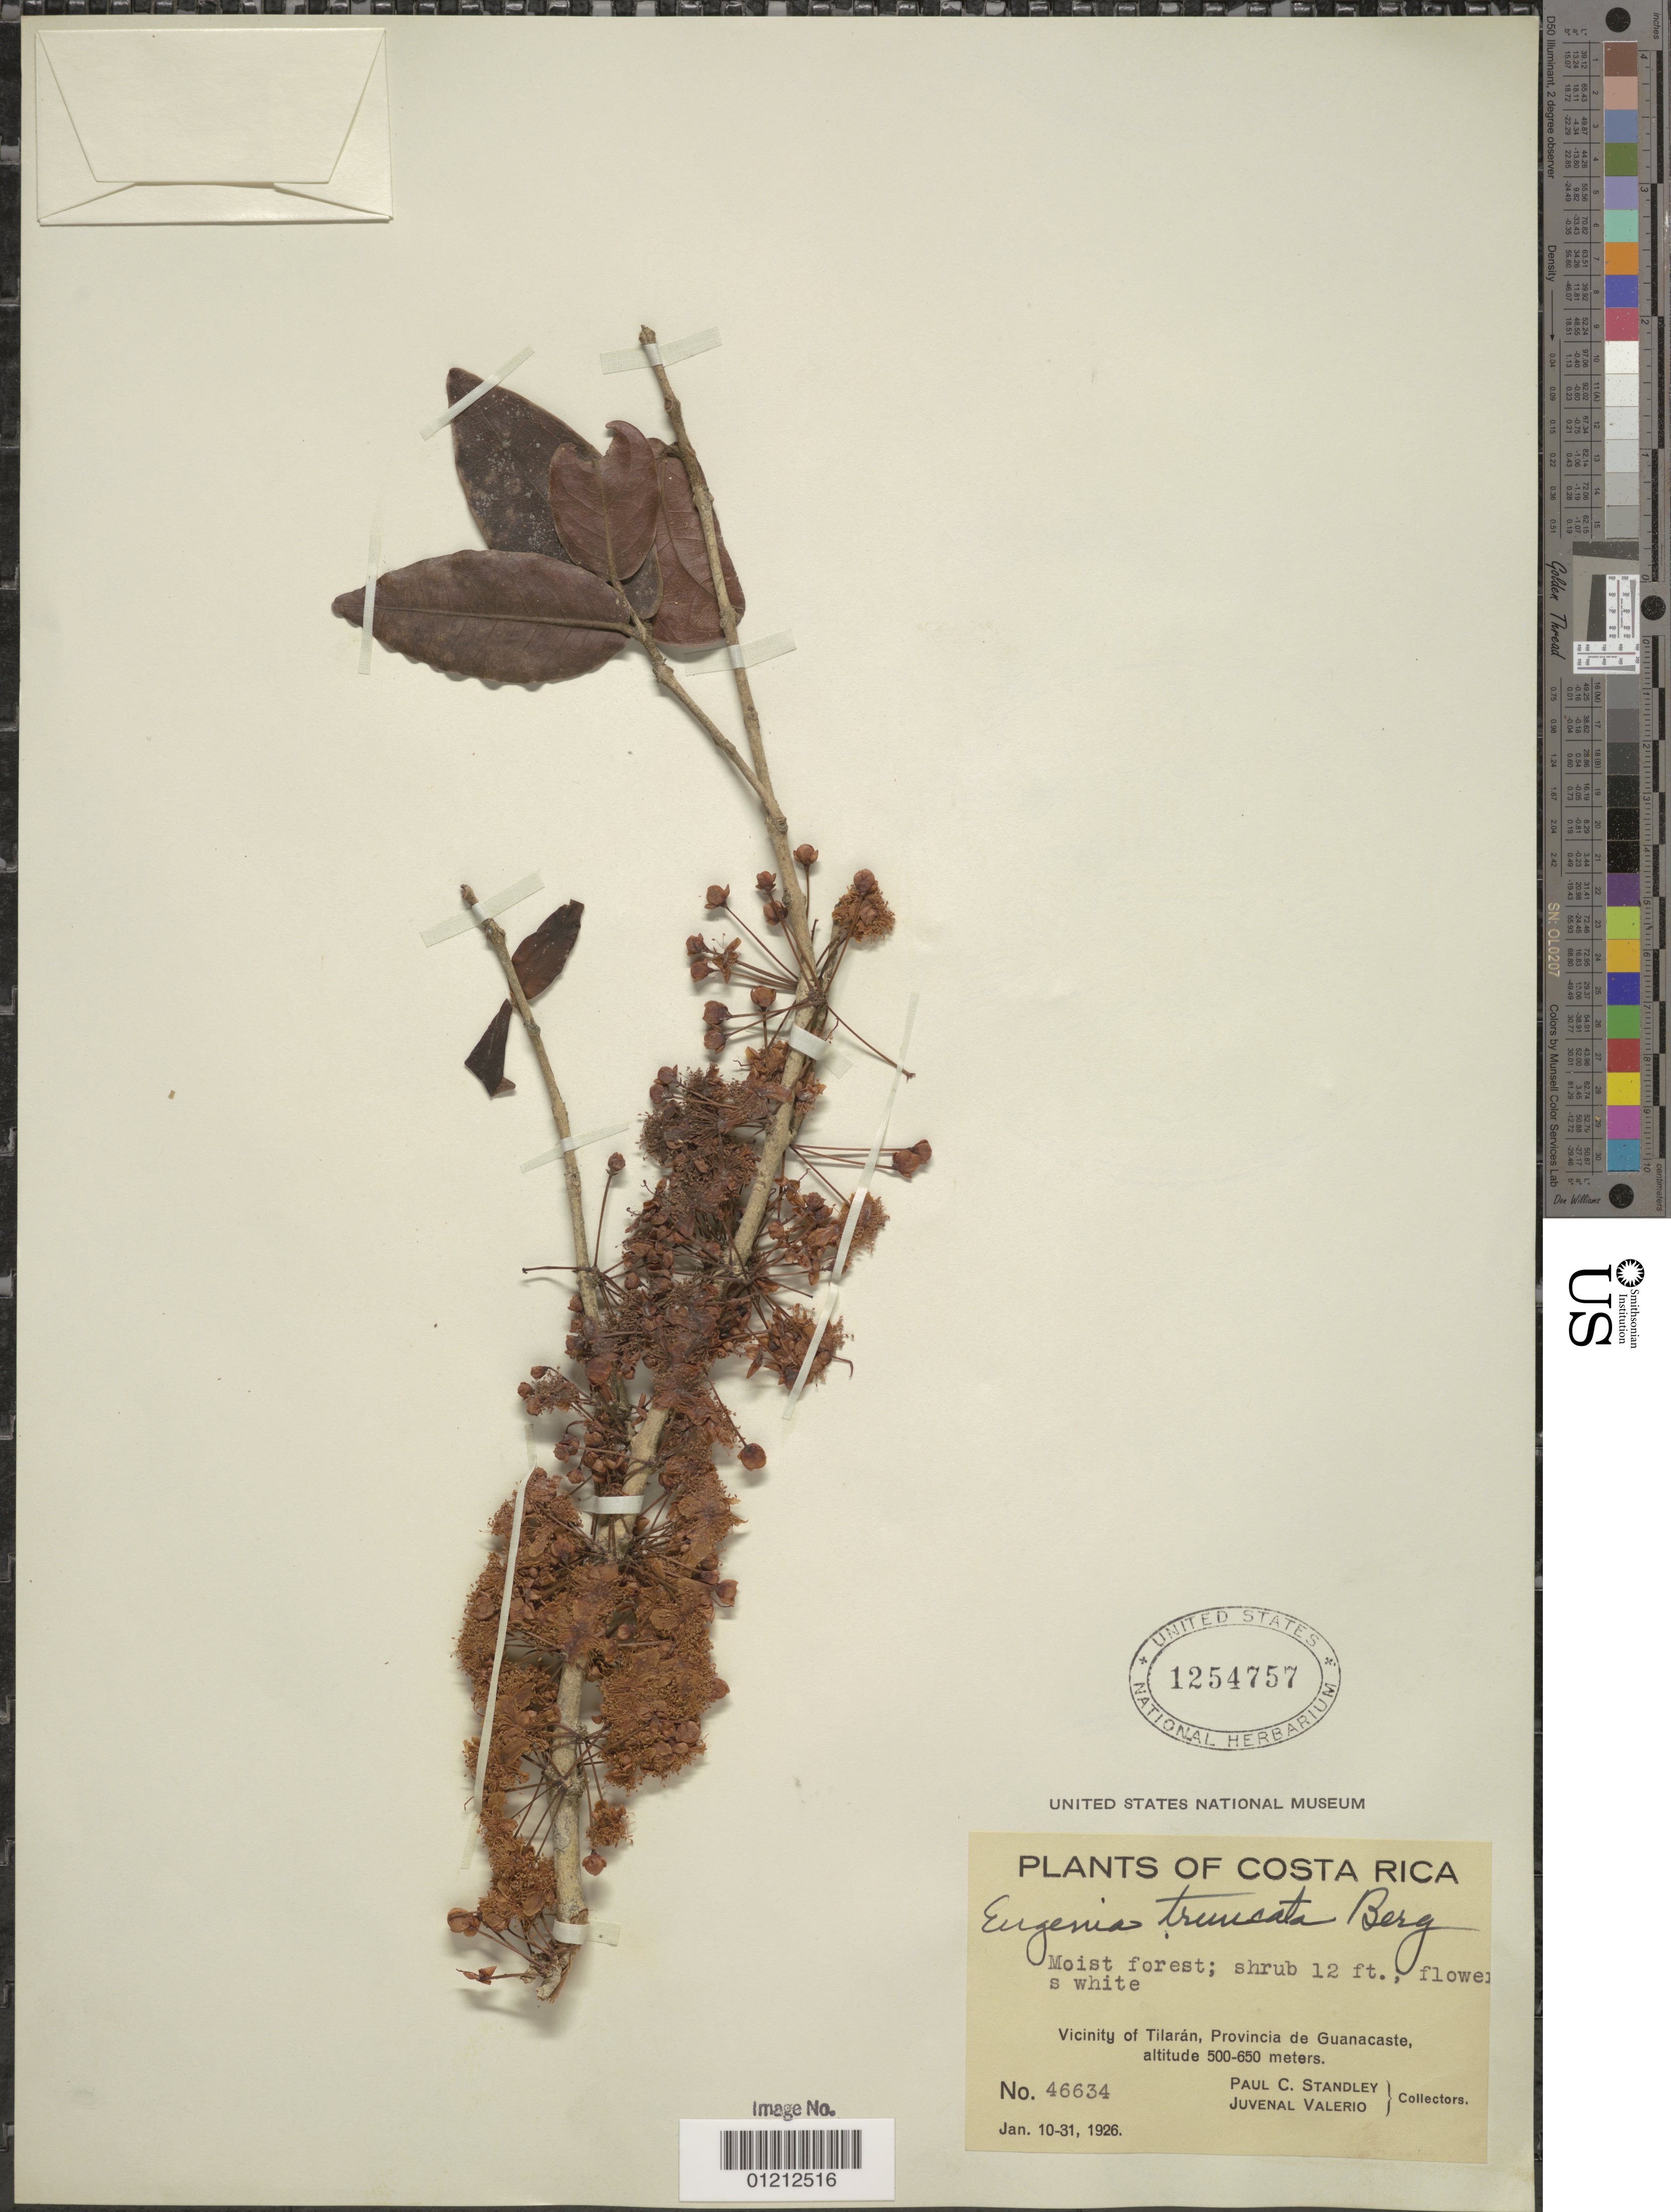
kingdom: Plantae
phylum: Tracheophyta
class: Magnoliopsida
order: Myrtales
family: Myrtaceae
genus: Eugenia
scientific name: Eugenia truncata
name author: O. Berg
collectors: P. C. Standley & J. Valerio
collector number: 46634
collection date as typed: Jan. 10-31, 1926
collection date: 1926-01-10/1926-01-31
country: Costa Rica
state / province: Guanacaste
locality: Vicinity of Tilarán, Provincia de Guanacaste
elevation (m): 500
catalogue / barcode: US 1254757